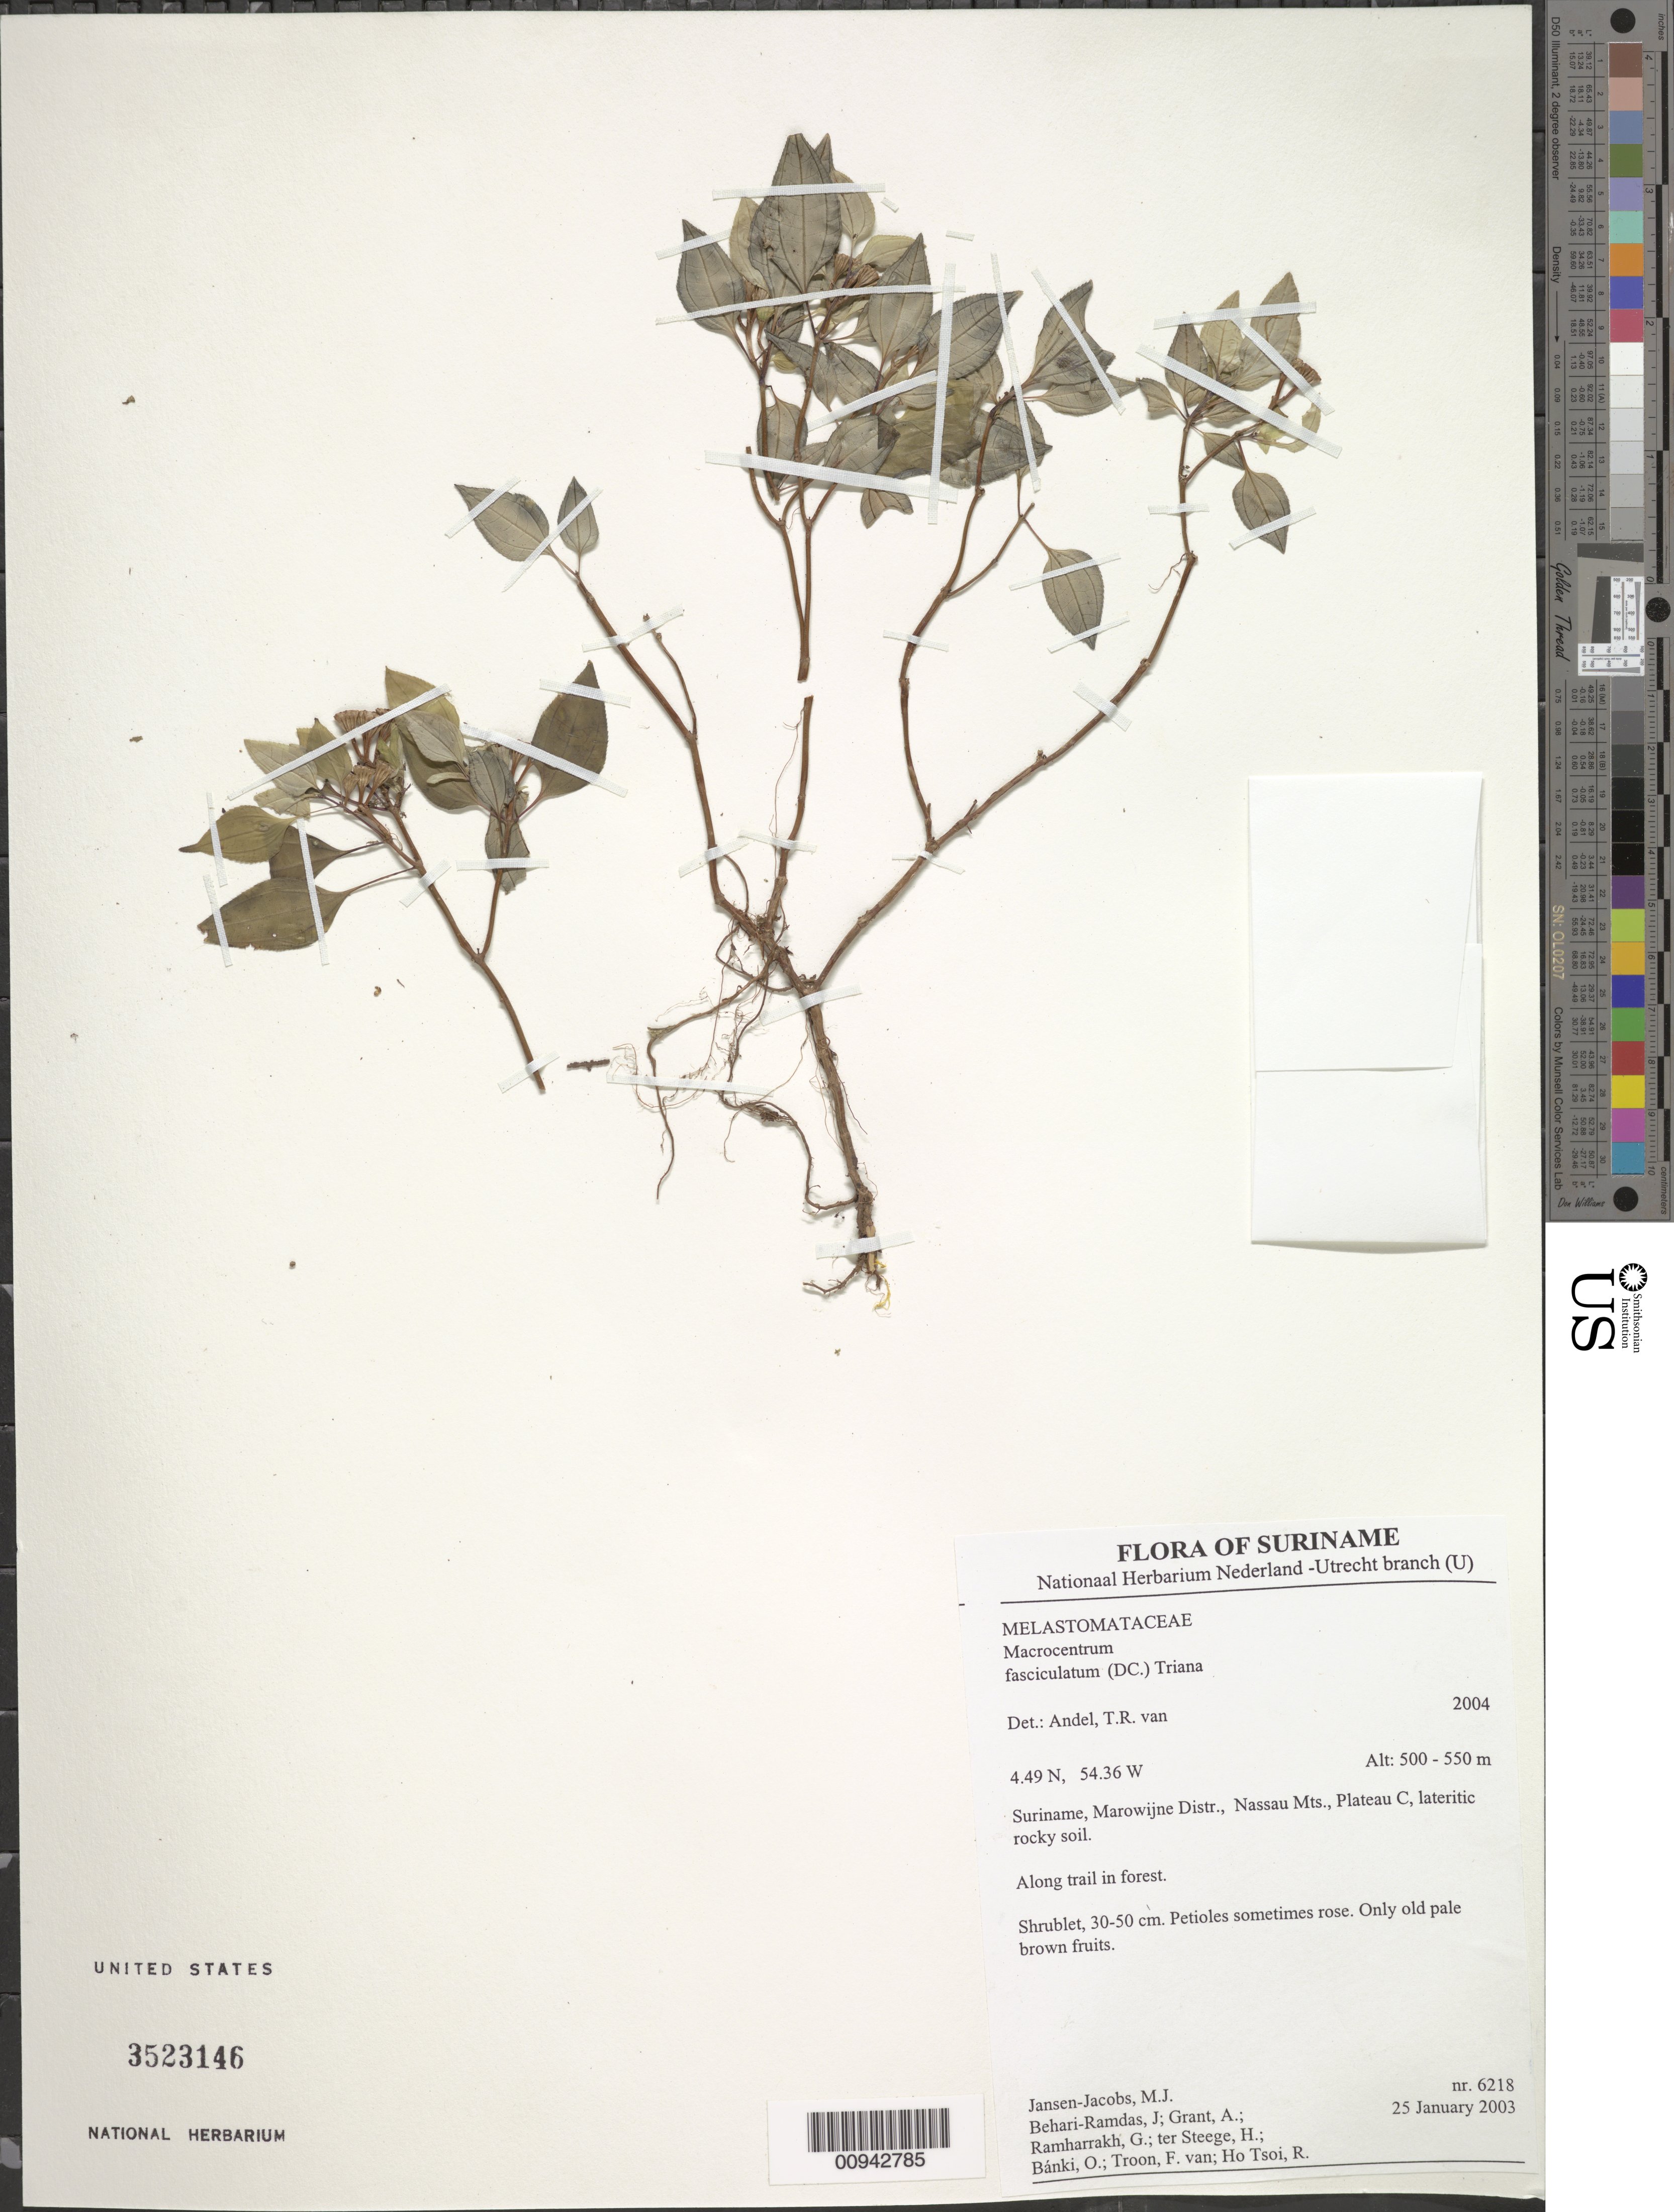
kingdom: Plantae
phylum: Tracheophyta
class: Magnoliopsida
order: Myrtales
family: Melastomataceae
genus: Macrocentrum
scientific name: Macrocentrum fasciculatum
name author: (Rich. ex DC.) Triana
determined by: Andel, Tinde R. van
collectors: M. J. Jansen-Jacobs, J. Behari-Ramdas, A. Grant, G. Ramharrakh, H. ter Steege, O. Bánki, F. Van Troon & R. Ho Tsoi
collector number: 6218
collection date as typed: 25-Jan-03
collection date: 2003-01-25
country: Suriname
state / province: Marowijne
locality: Nassau Mts., Plateau C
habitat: Lateritic rocky soil. Along trail in forest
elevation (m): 500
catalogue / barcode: US 3523146